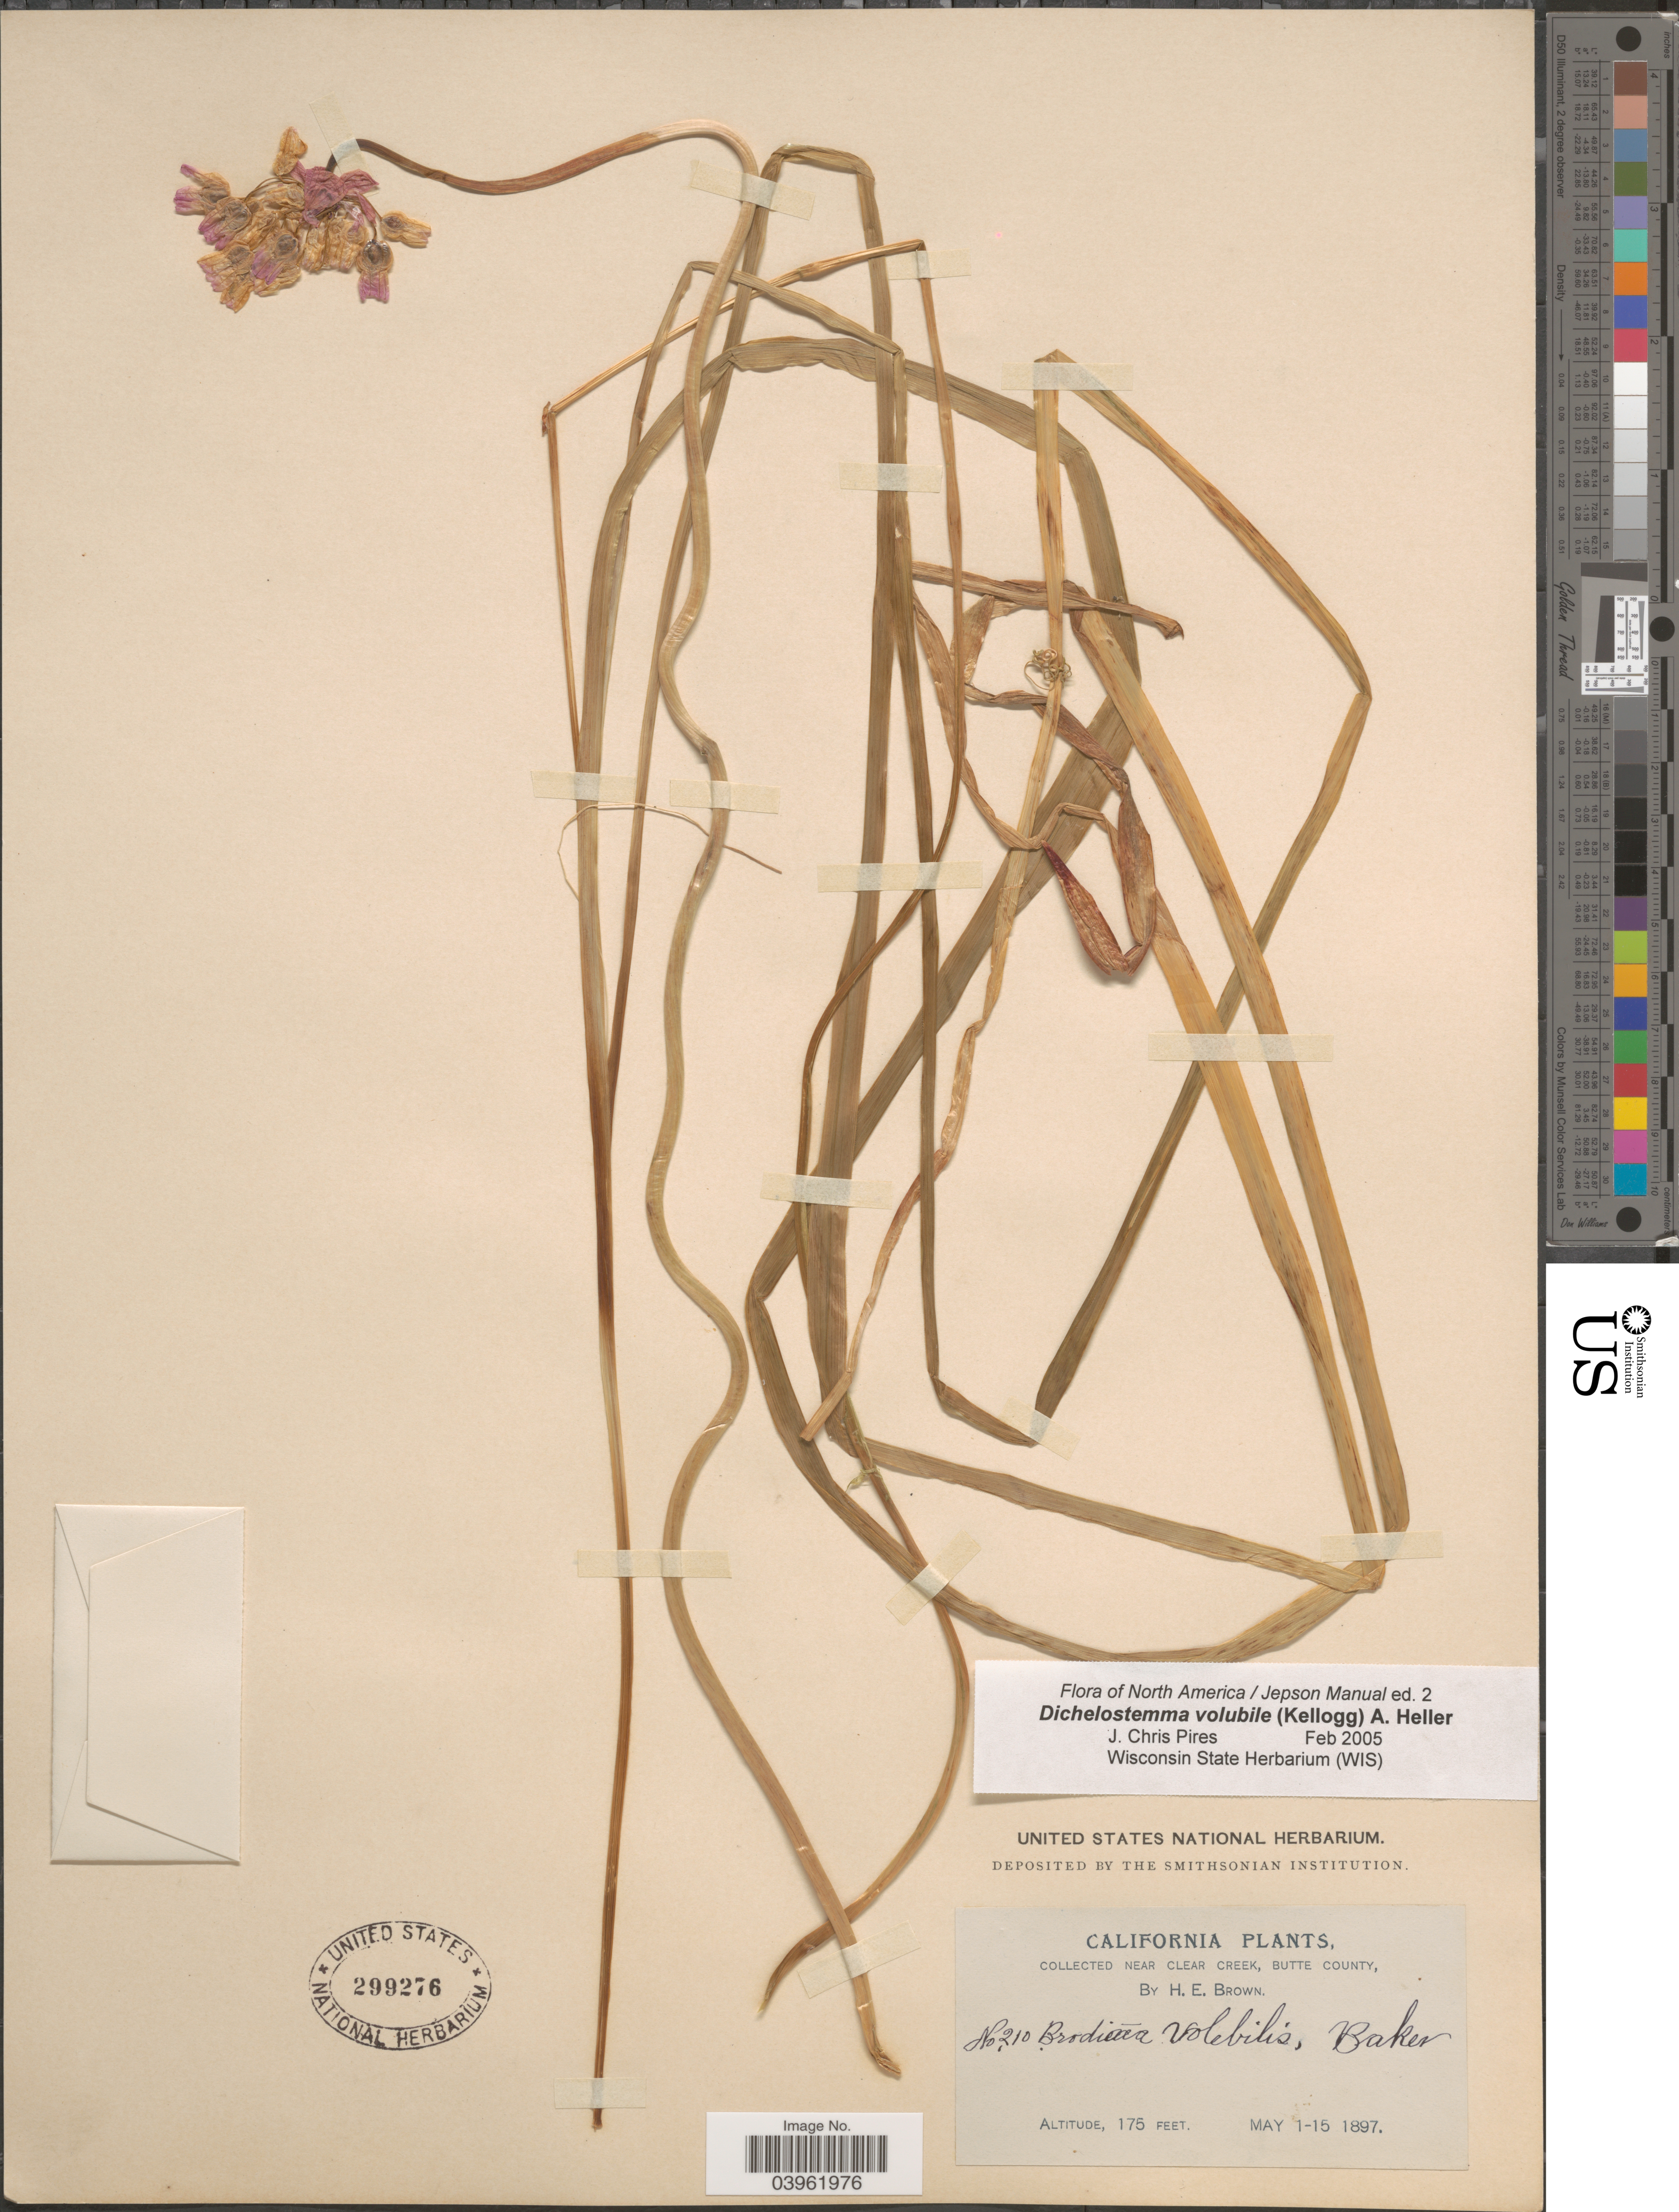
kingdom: Plantae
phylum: Tracheophyta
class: Liliopsida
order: Asparagales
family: Asparagaceae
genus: Dichelostemma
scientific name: Dichelostemma volubile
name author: A. Heller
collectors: H. E. Brown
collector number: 210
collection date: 1897-05-01/1897-05-15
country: United States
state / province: California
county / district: Butte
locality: Near Clear Creek, Butte County.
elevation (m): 53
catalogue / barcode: US 299276